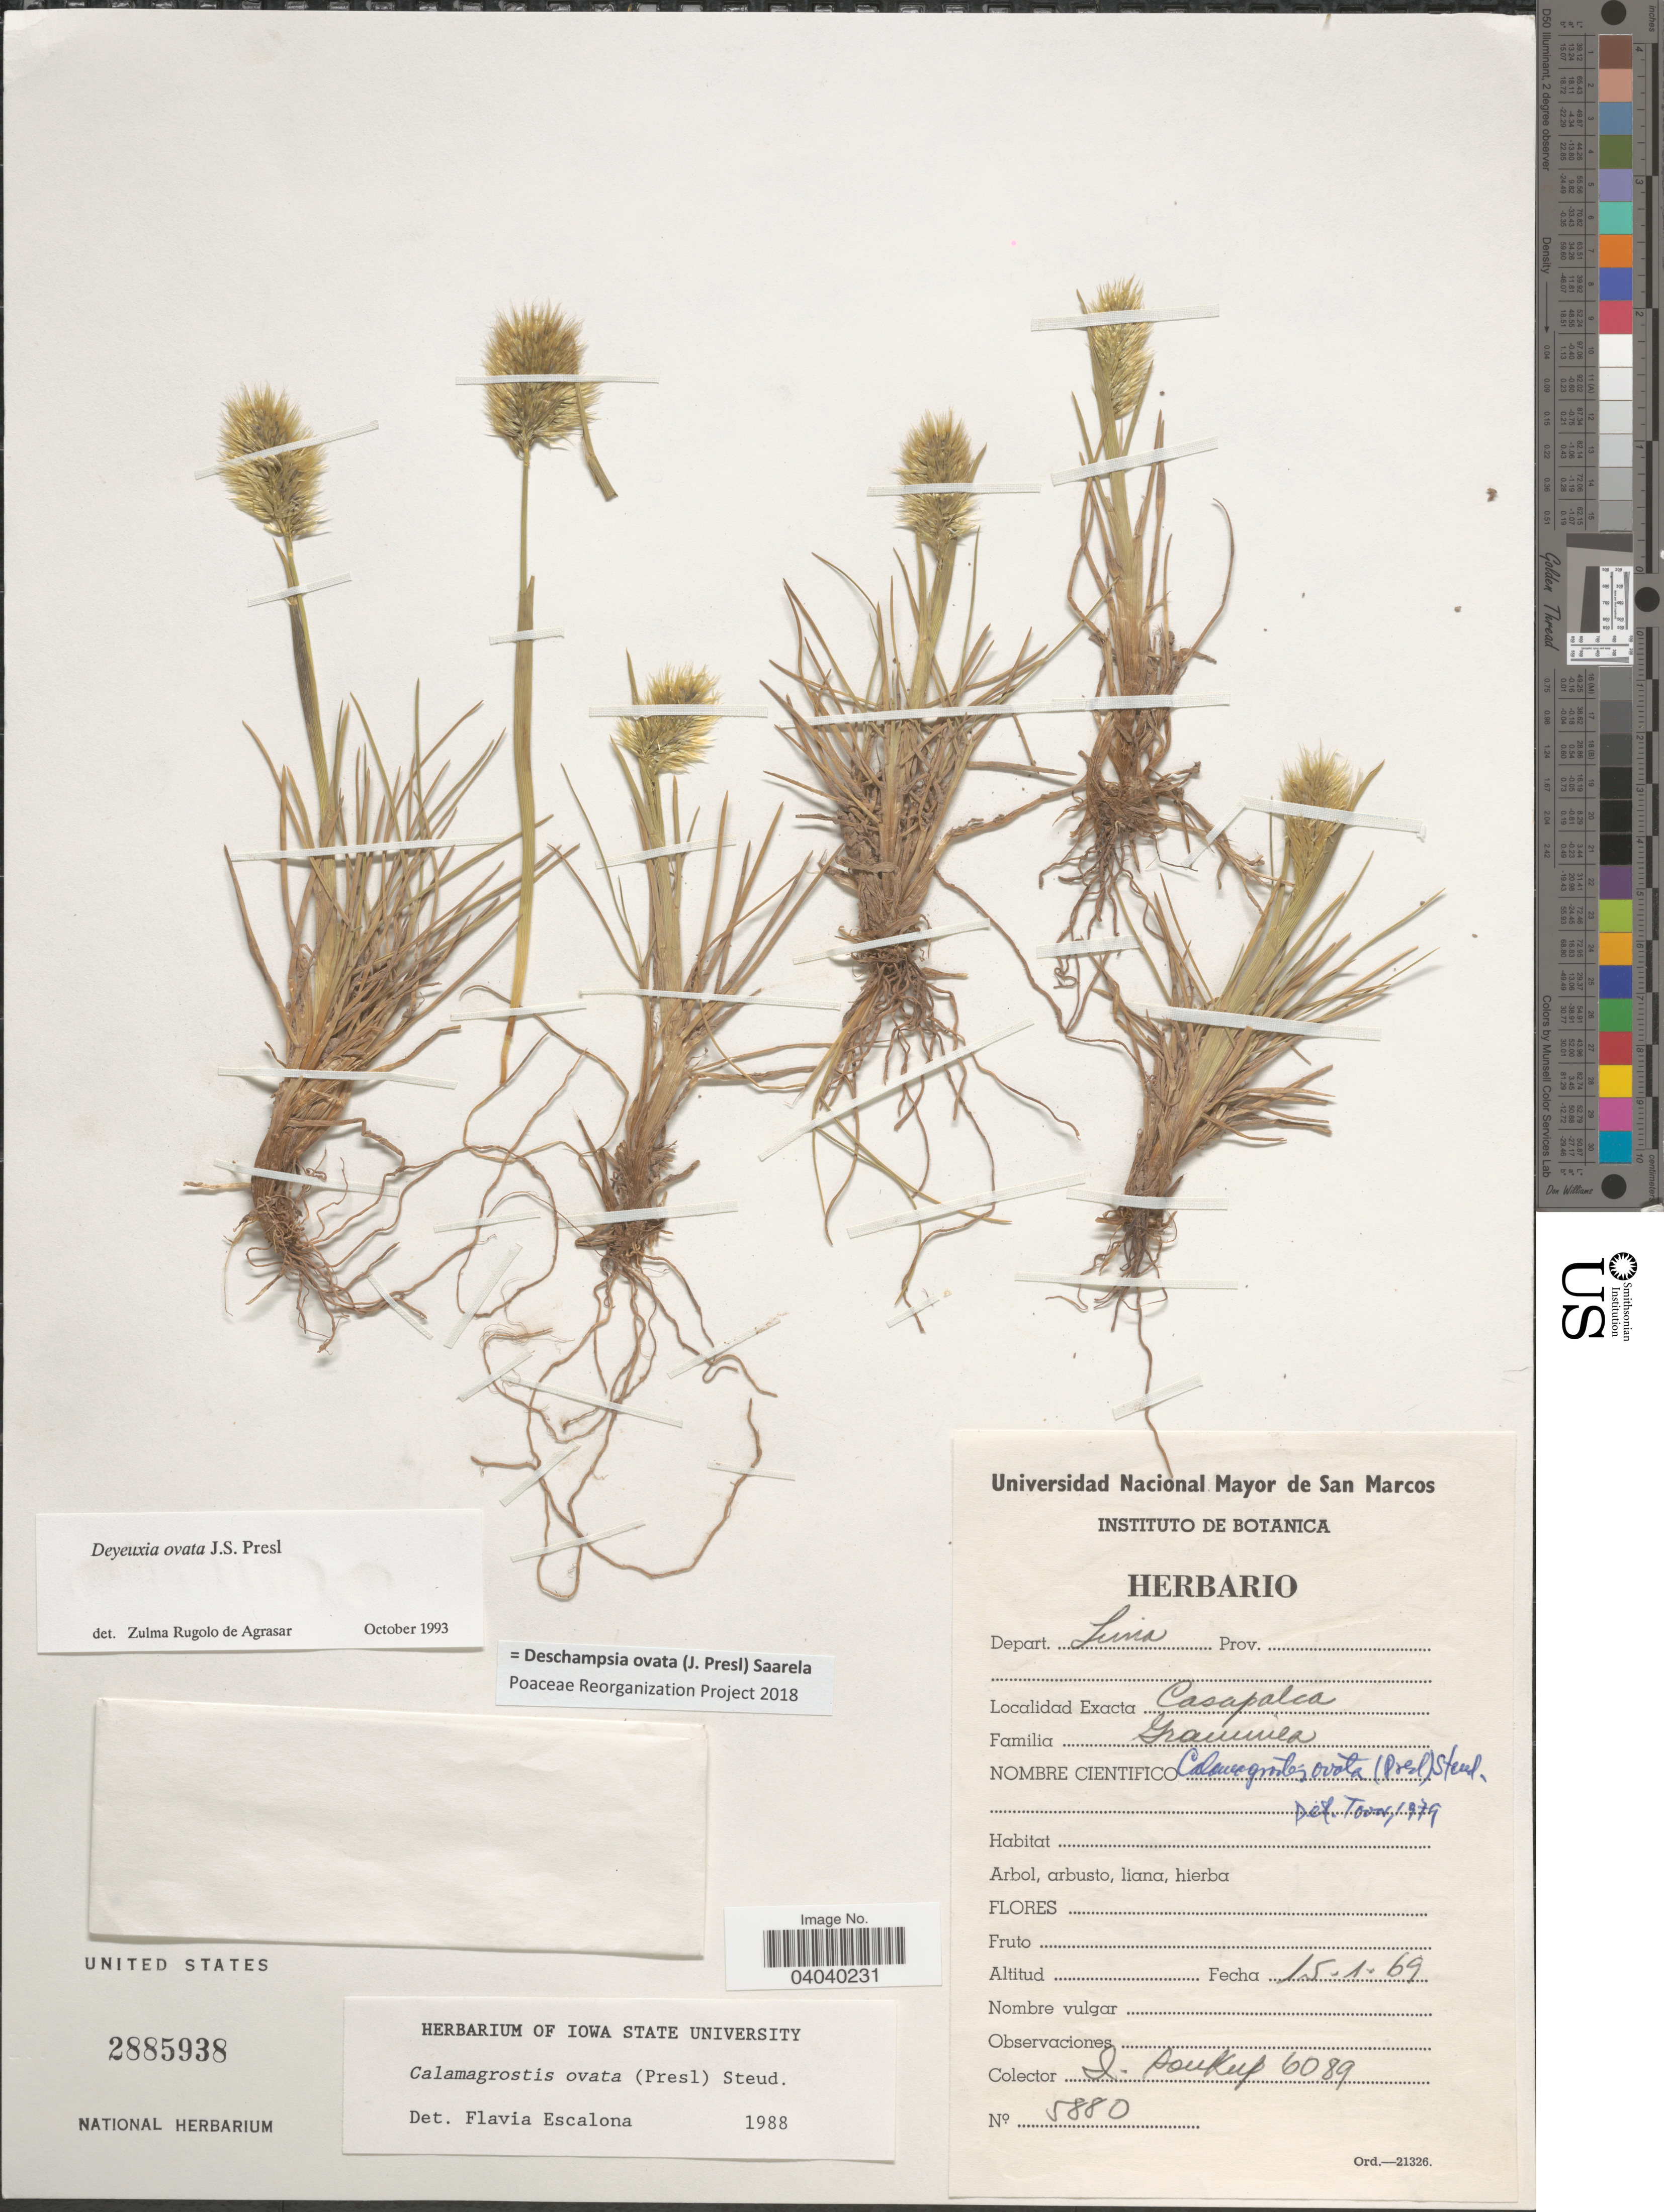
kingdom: Plantae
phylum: Tracheophyta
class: Liliopsida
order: Poales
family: Poaceae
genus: Deschampsia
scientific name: Deschampsia ovata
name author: (J. Presl) Saarela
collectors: J. Soukup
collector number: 6089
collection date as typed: Transcribed d/m/y: 15/1/69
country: Peru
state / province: Lima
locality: Depart. Lima. Casapalca.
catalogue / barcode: US 2885938